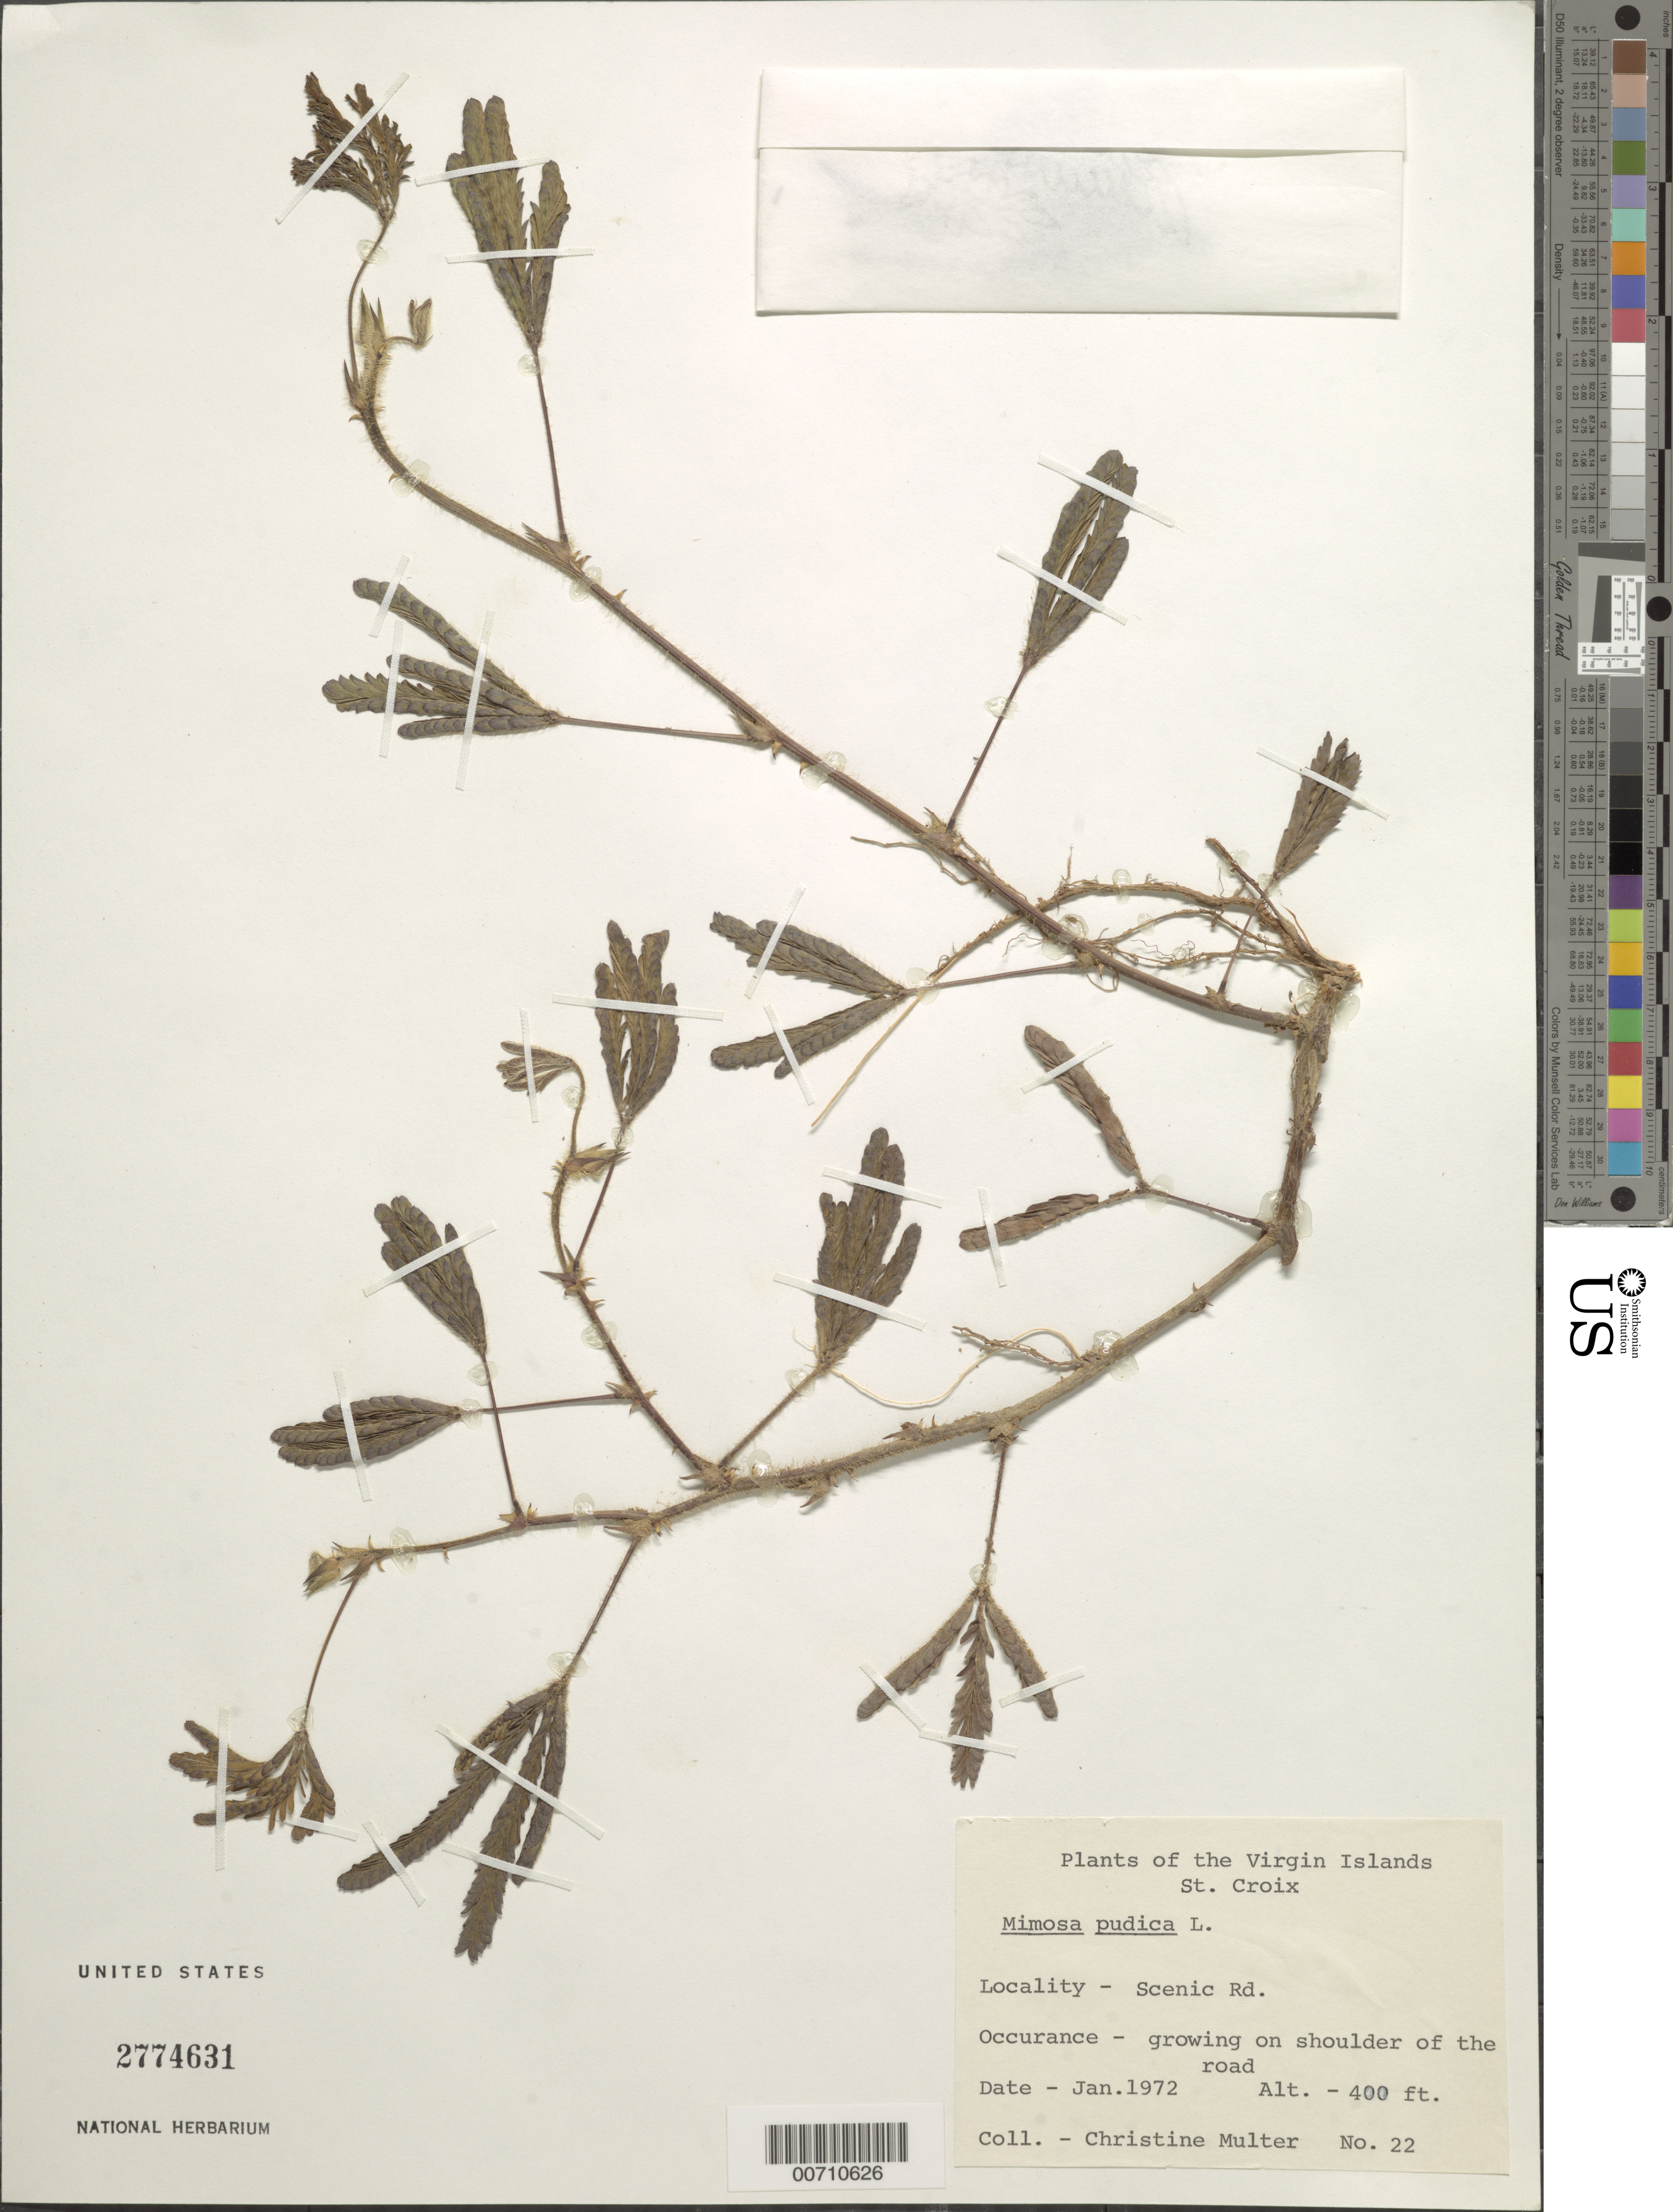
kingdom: Plantae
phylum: Tracheophyta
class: Magnoliopsida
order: Fabales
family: Fabaceae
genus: Mimosa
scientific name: Mimosa pudica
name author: L.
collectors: C. Multer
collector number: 22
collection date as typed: Jan 1972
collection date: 1972-01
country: U.S. Virgin Islands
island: St. Croix Island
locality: Scenic Rd.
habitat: On should of road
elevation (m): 122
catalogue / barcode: US 2774631